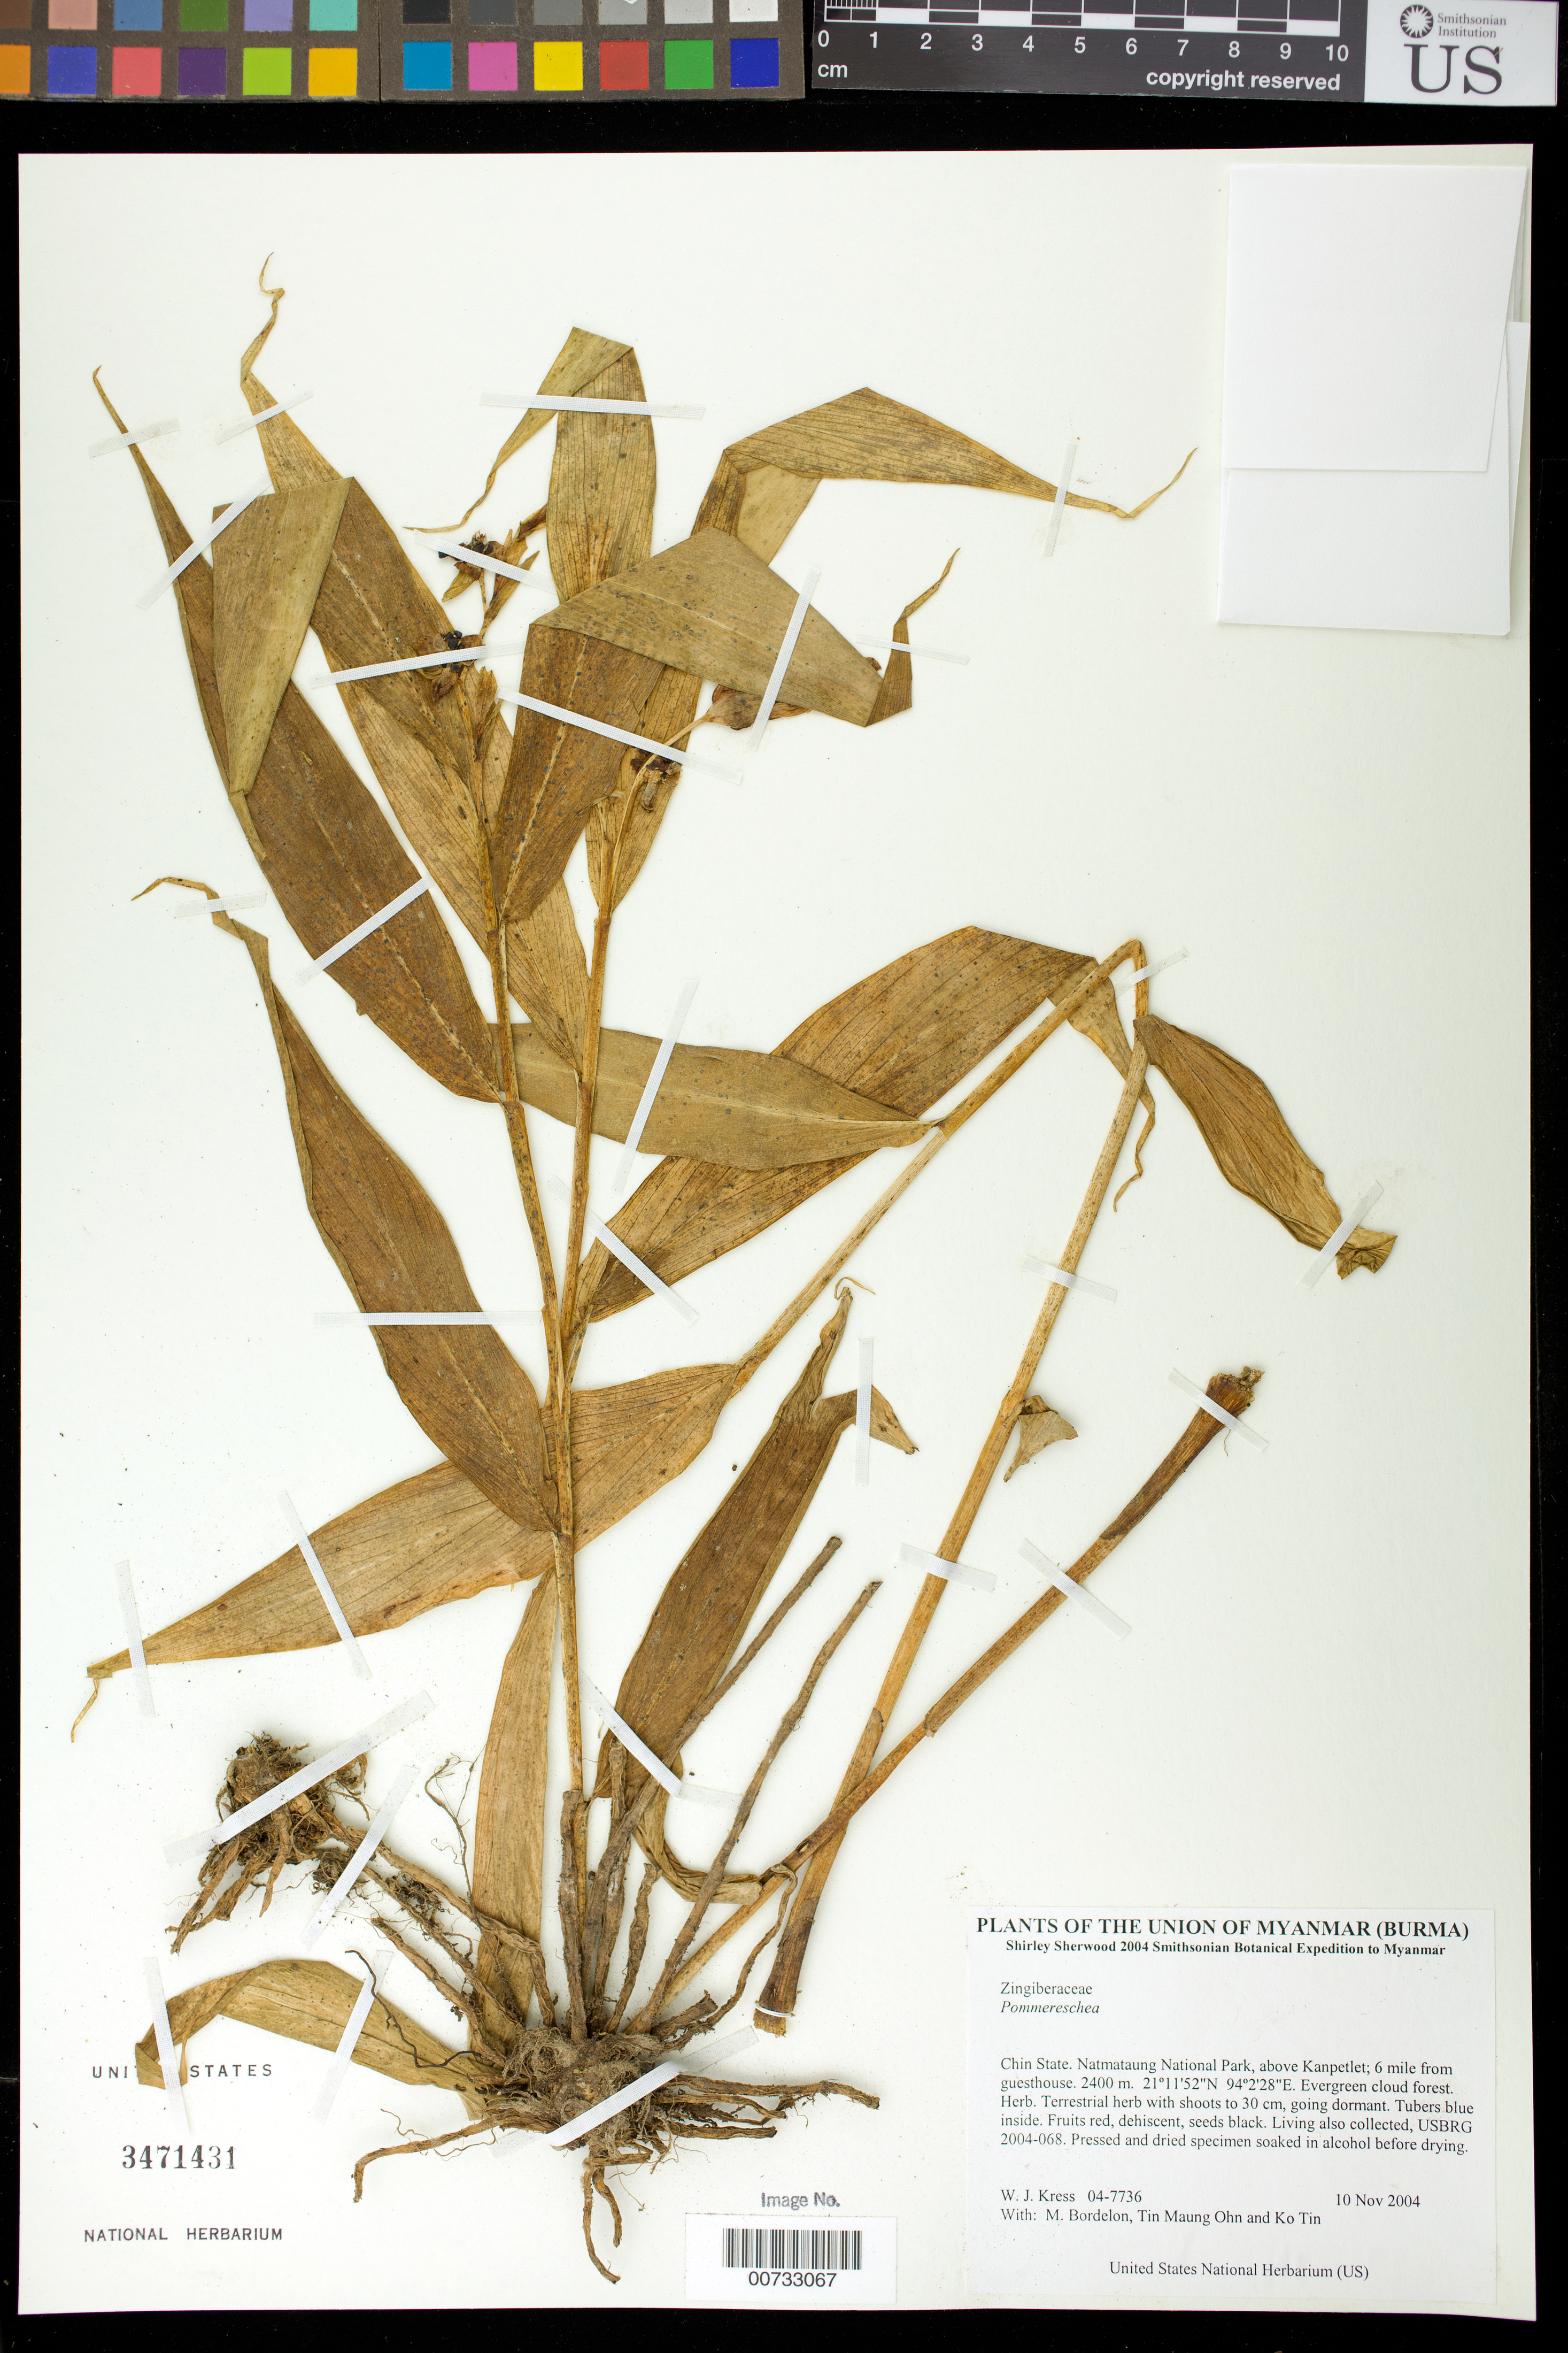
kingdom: Plantae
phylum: Tracheophyta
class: Liliopsida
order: Zingiberales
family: Zingiberaceae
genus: Pommereschea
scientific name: Pommereschea sp.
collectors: W. J. Kress, M. Bordelon, Tin Maung Ohn & Ko Tin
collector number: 04-7736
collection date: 2004-11-10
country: Myanmar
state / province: Chin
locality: Natmataung National Park, above Kanpetlet; 6 mile from guesthouse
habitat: Evergreen cloud forest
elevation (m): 2400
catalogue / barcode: US 3471431